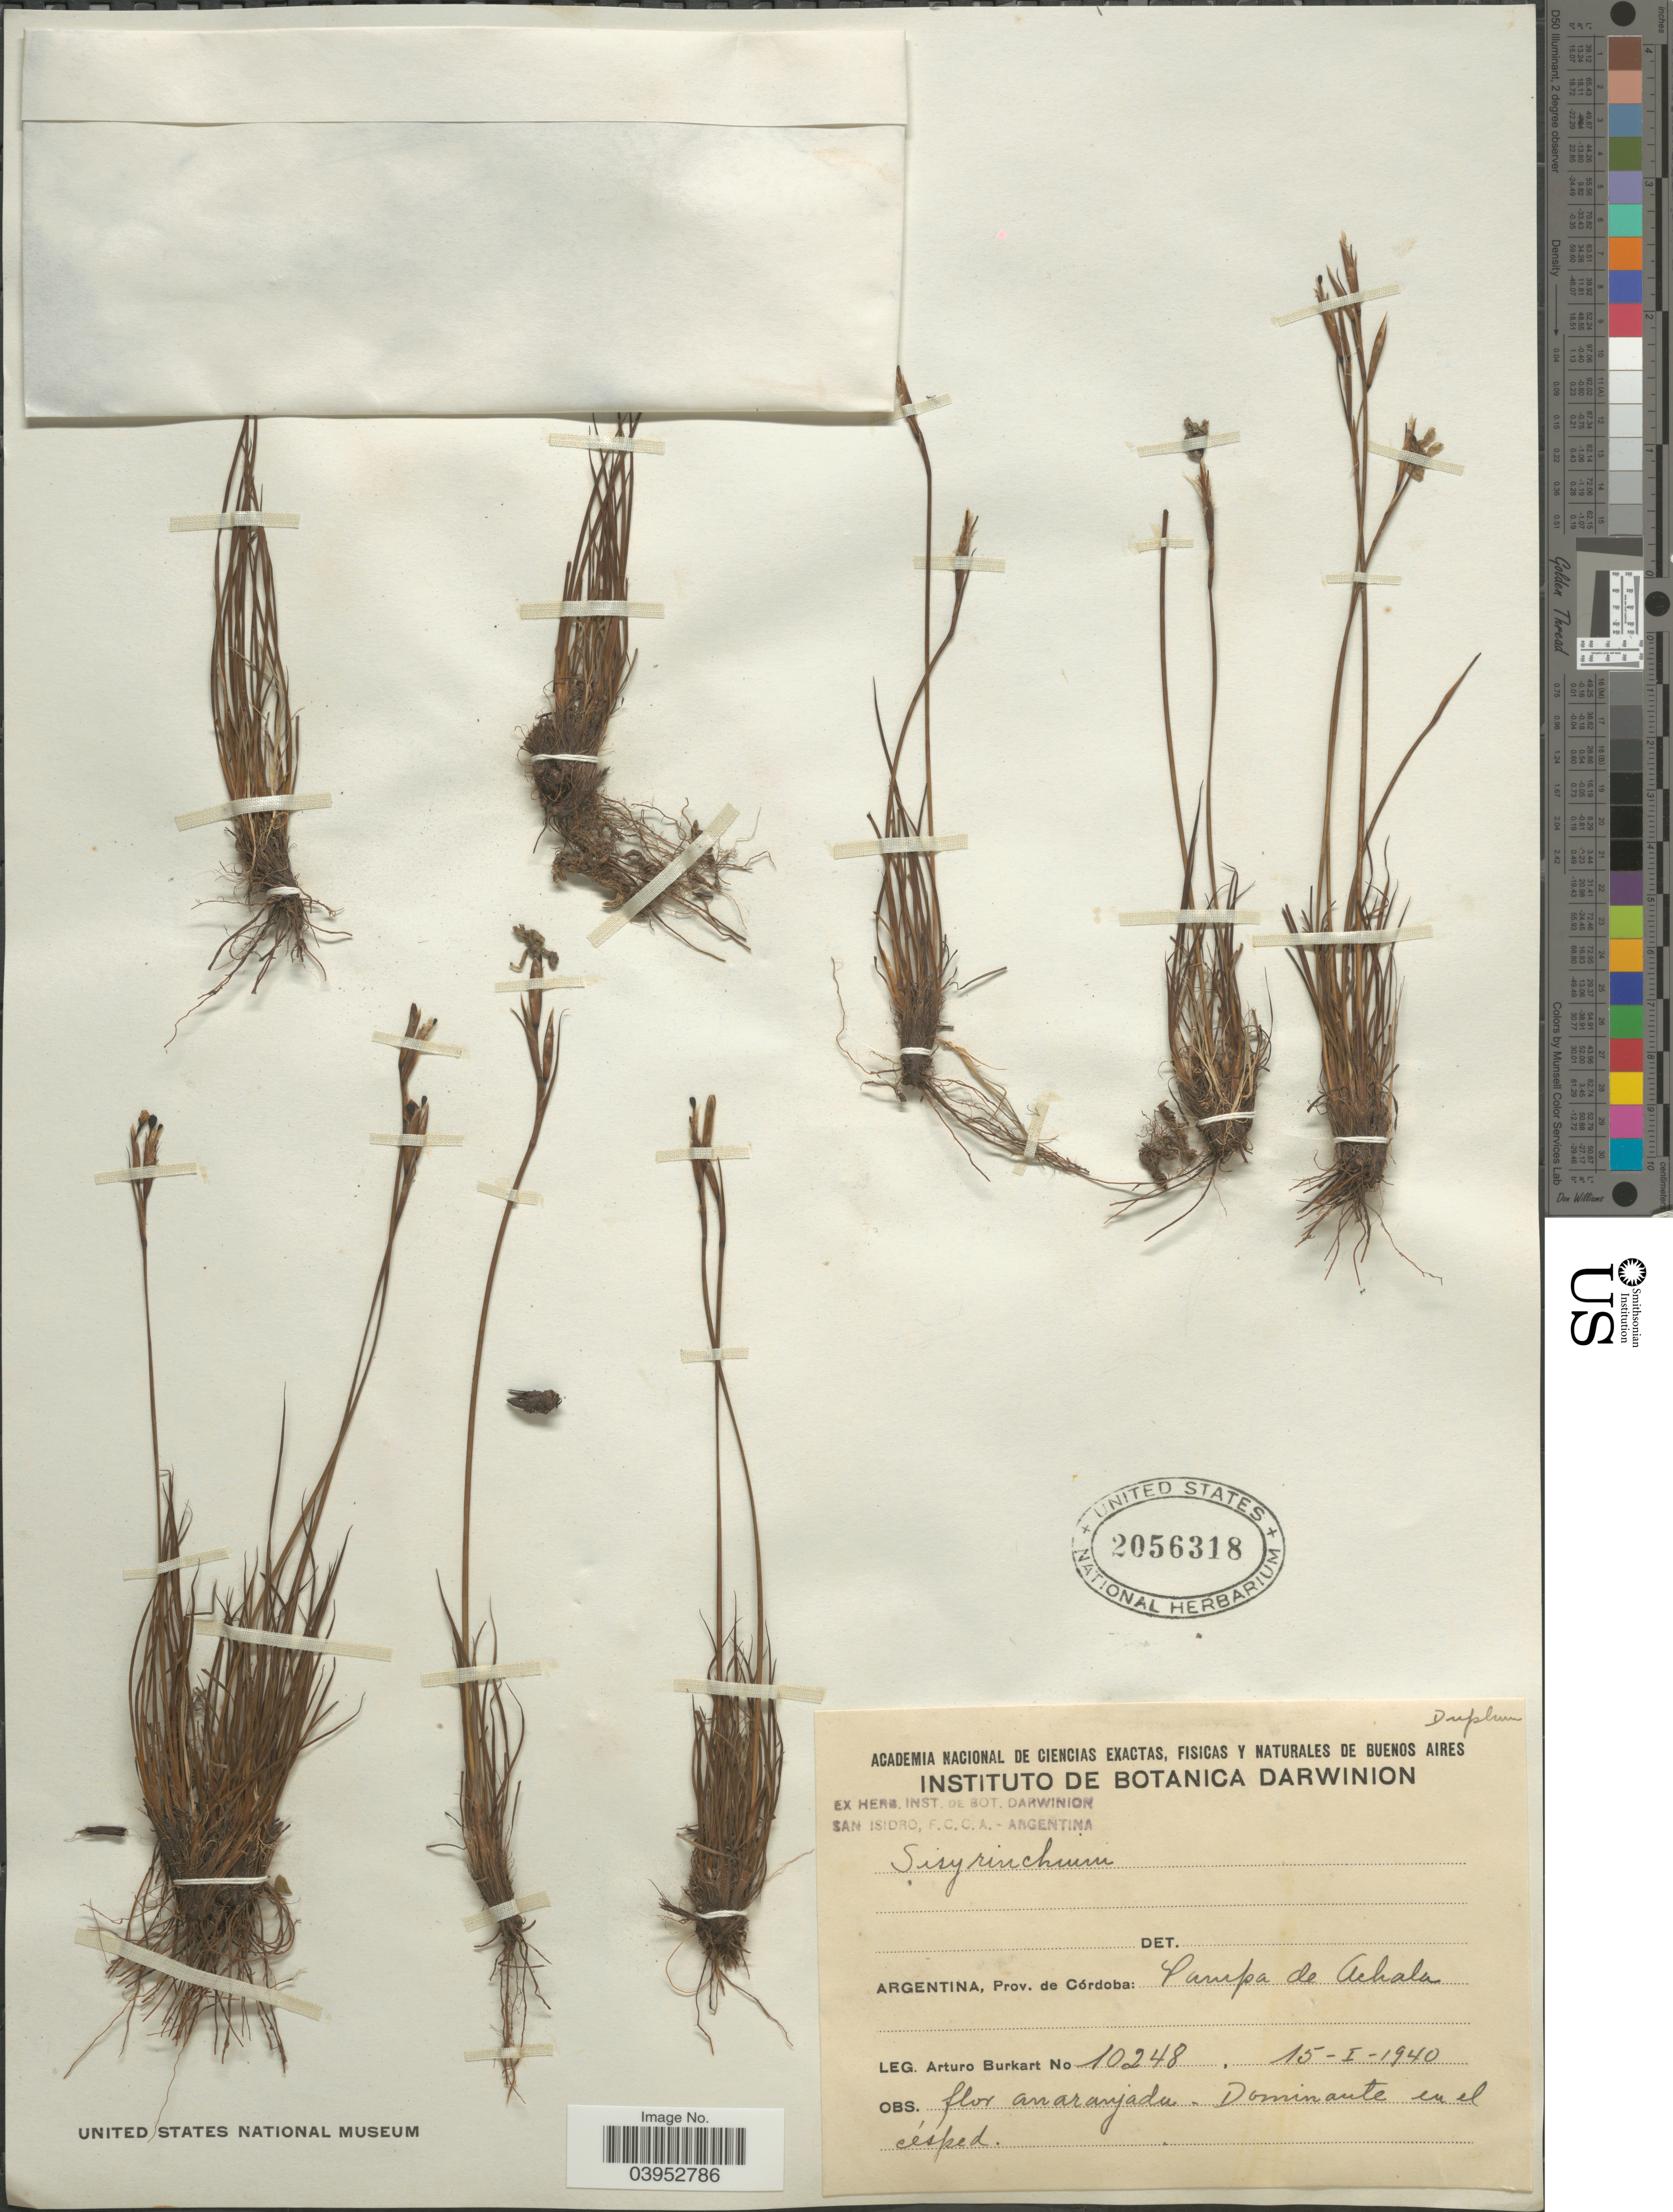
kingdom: Plantae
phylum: Tracheophyta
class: Liliopsida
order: Asparagales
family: Iridaceae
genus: Sisyrinchium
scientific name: Sisyrinchium sp.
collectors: A. E. Burkart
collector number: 10248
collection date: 1940-01-15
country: Argentina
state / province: Cordoba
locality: Pampa de Achala.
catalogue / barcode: US 2056318